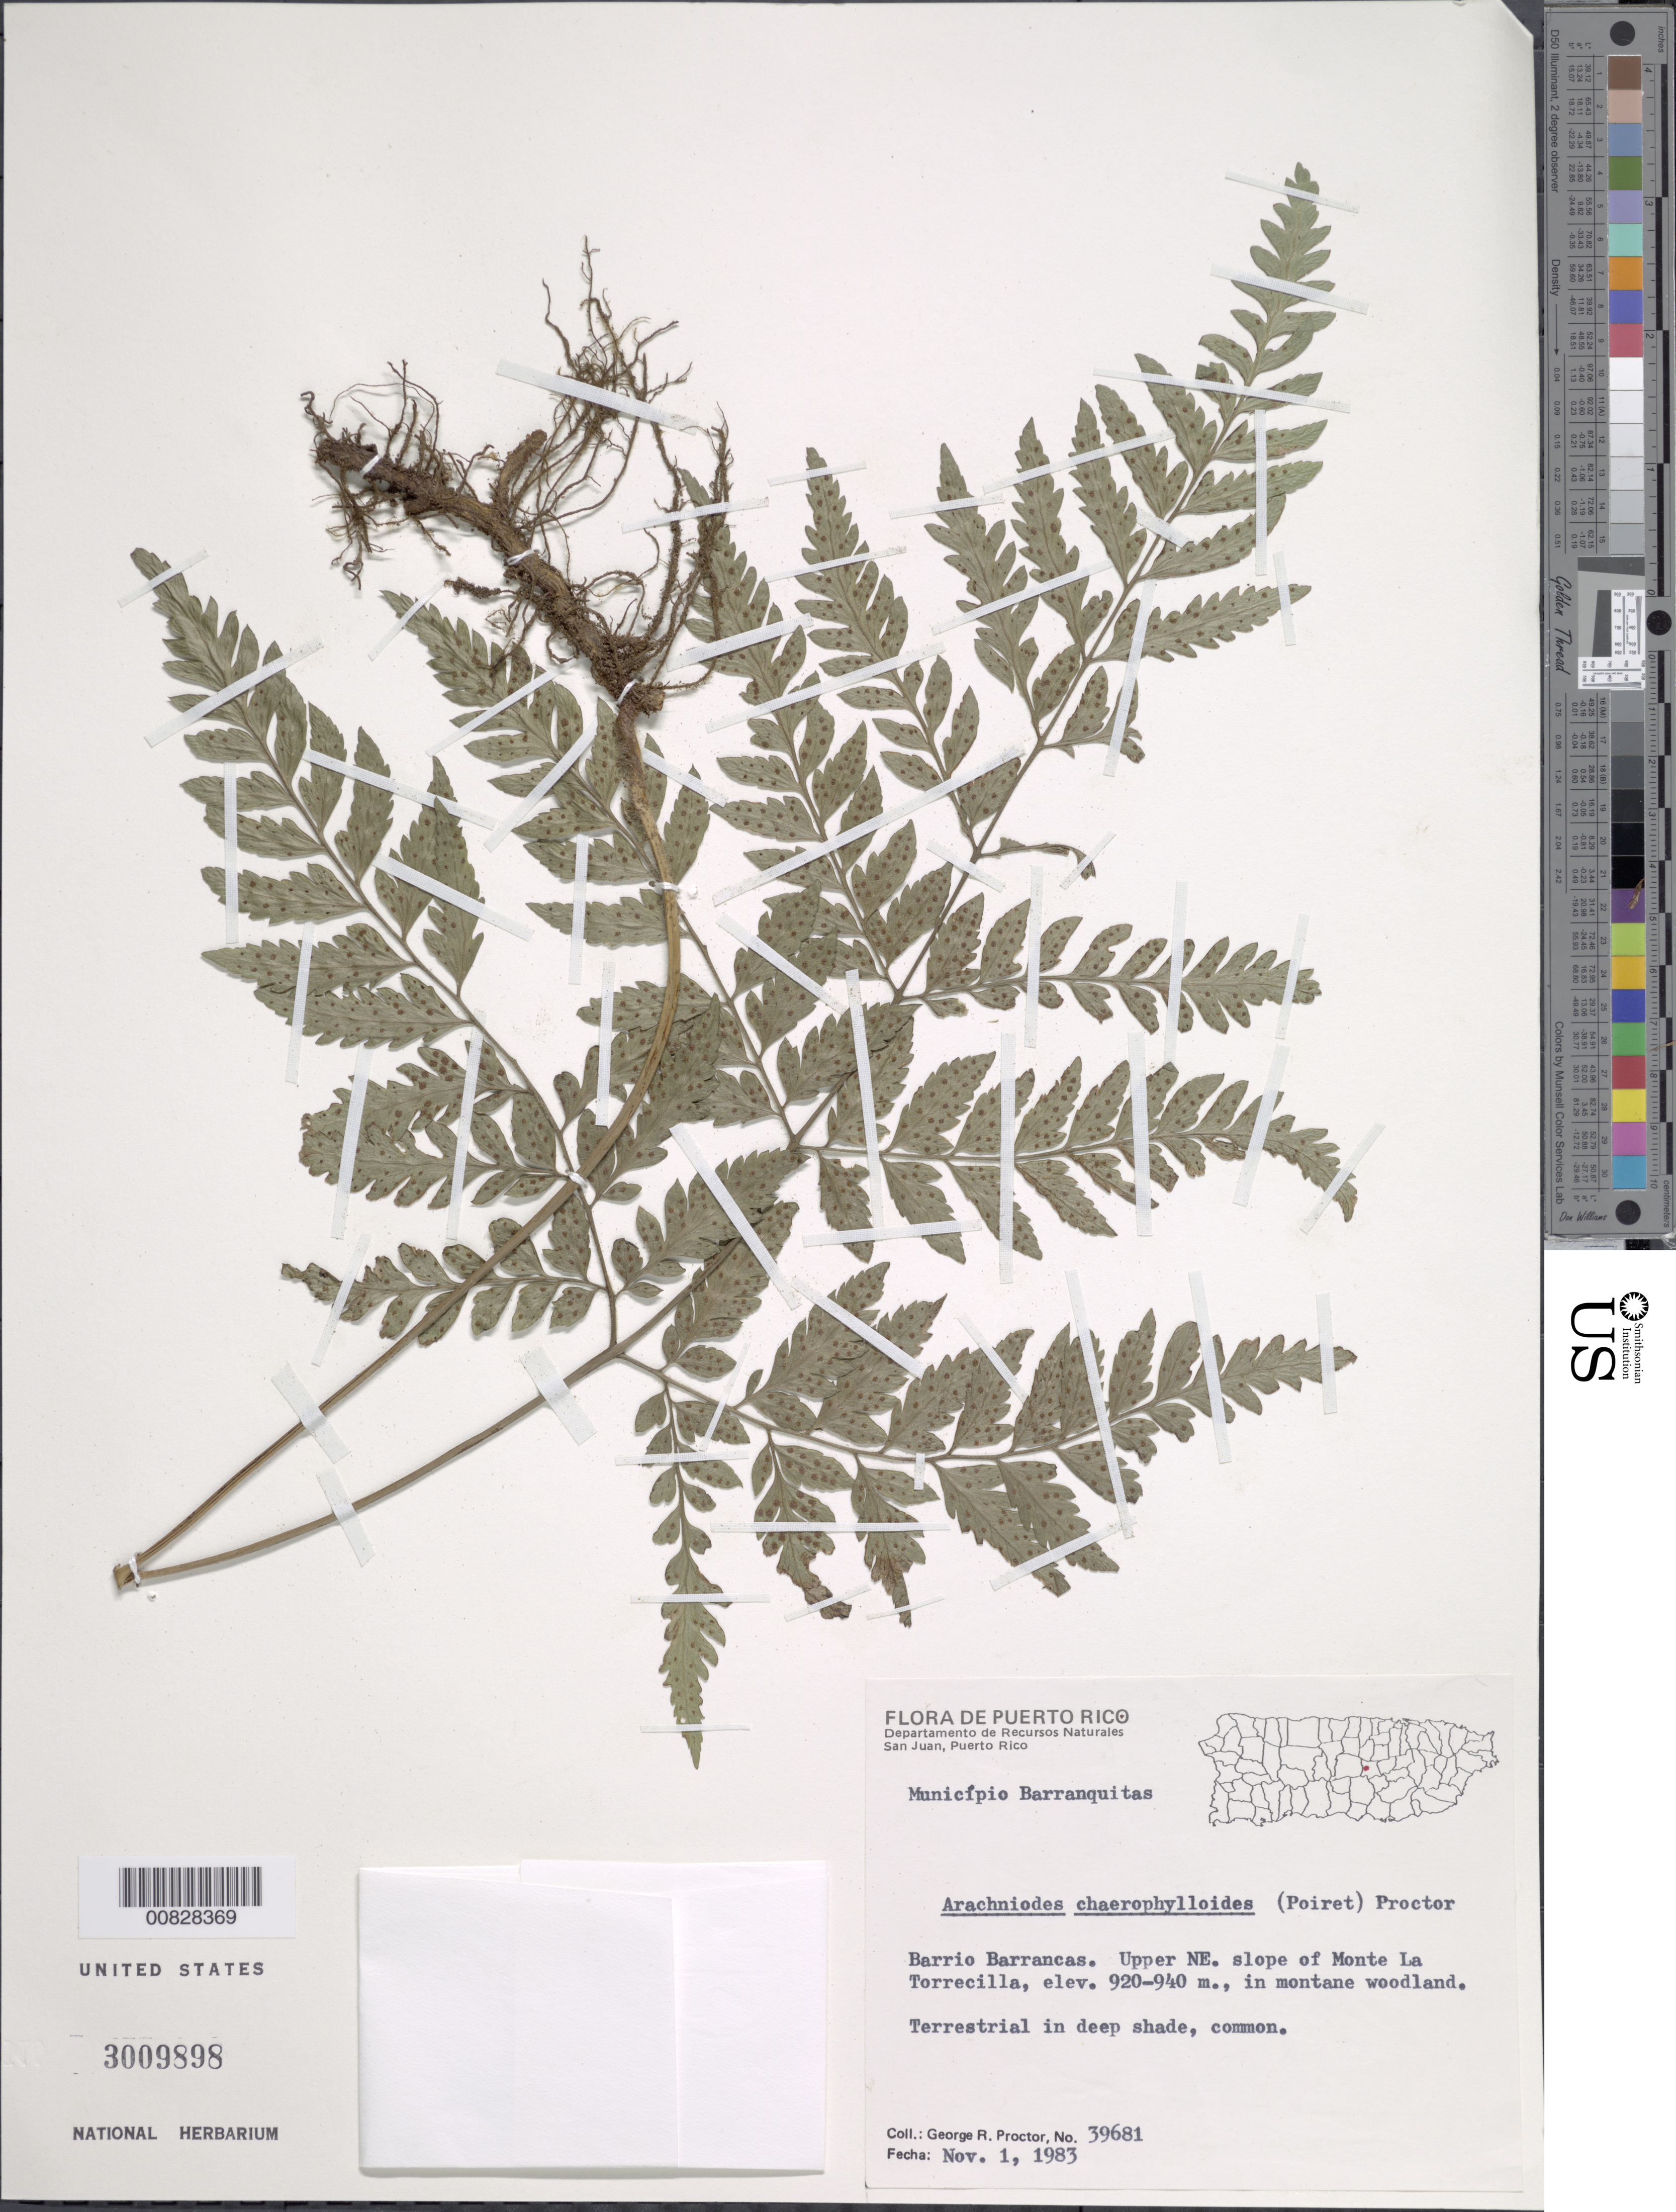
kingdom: Plantae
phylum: Tracheophyta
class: Polypodiopsida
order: Polypodiales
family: Dryopteridaceae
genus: Polystichopsis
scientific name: Polystichopsis chaerophylloides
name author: (Poir.) C.V. Morton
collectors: G. R. Proctor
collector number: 39681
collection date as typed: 01 Nov 1983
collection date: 1983-11-01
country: Puerto Rico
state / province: Barranquitas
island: Puerto Rico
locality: Mun. Barranquitas, Barrio Barrancas, upper NE slope of Monte La Torecilla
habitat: Montane woodland, in deep shade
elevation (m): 920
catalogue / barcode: US 3009898